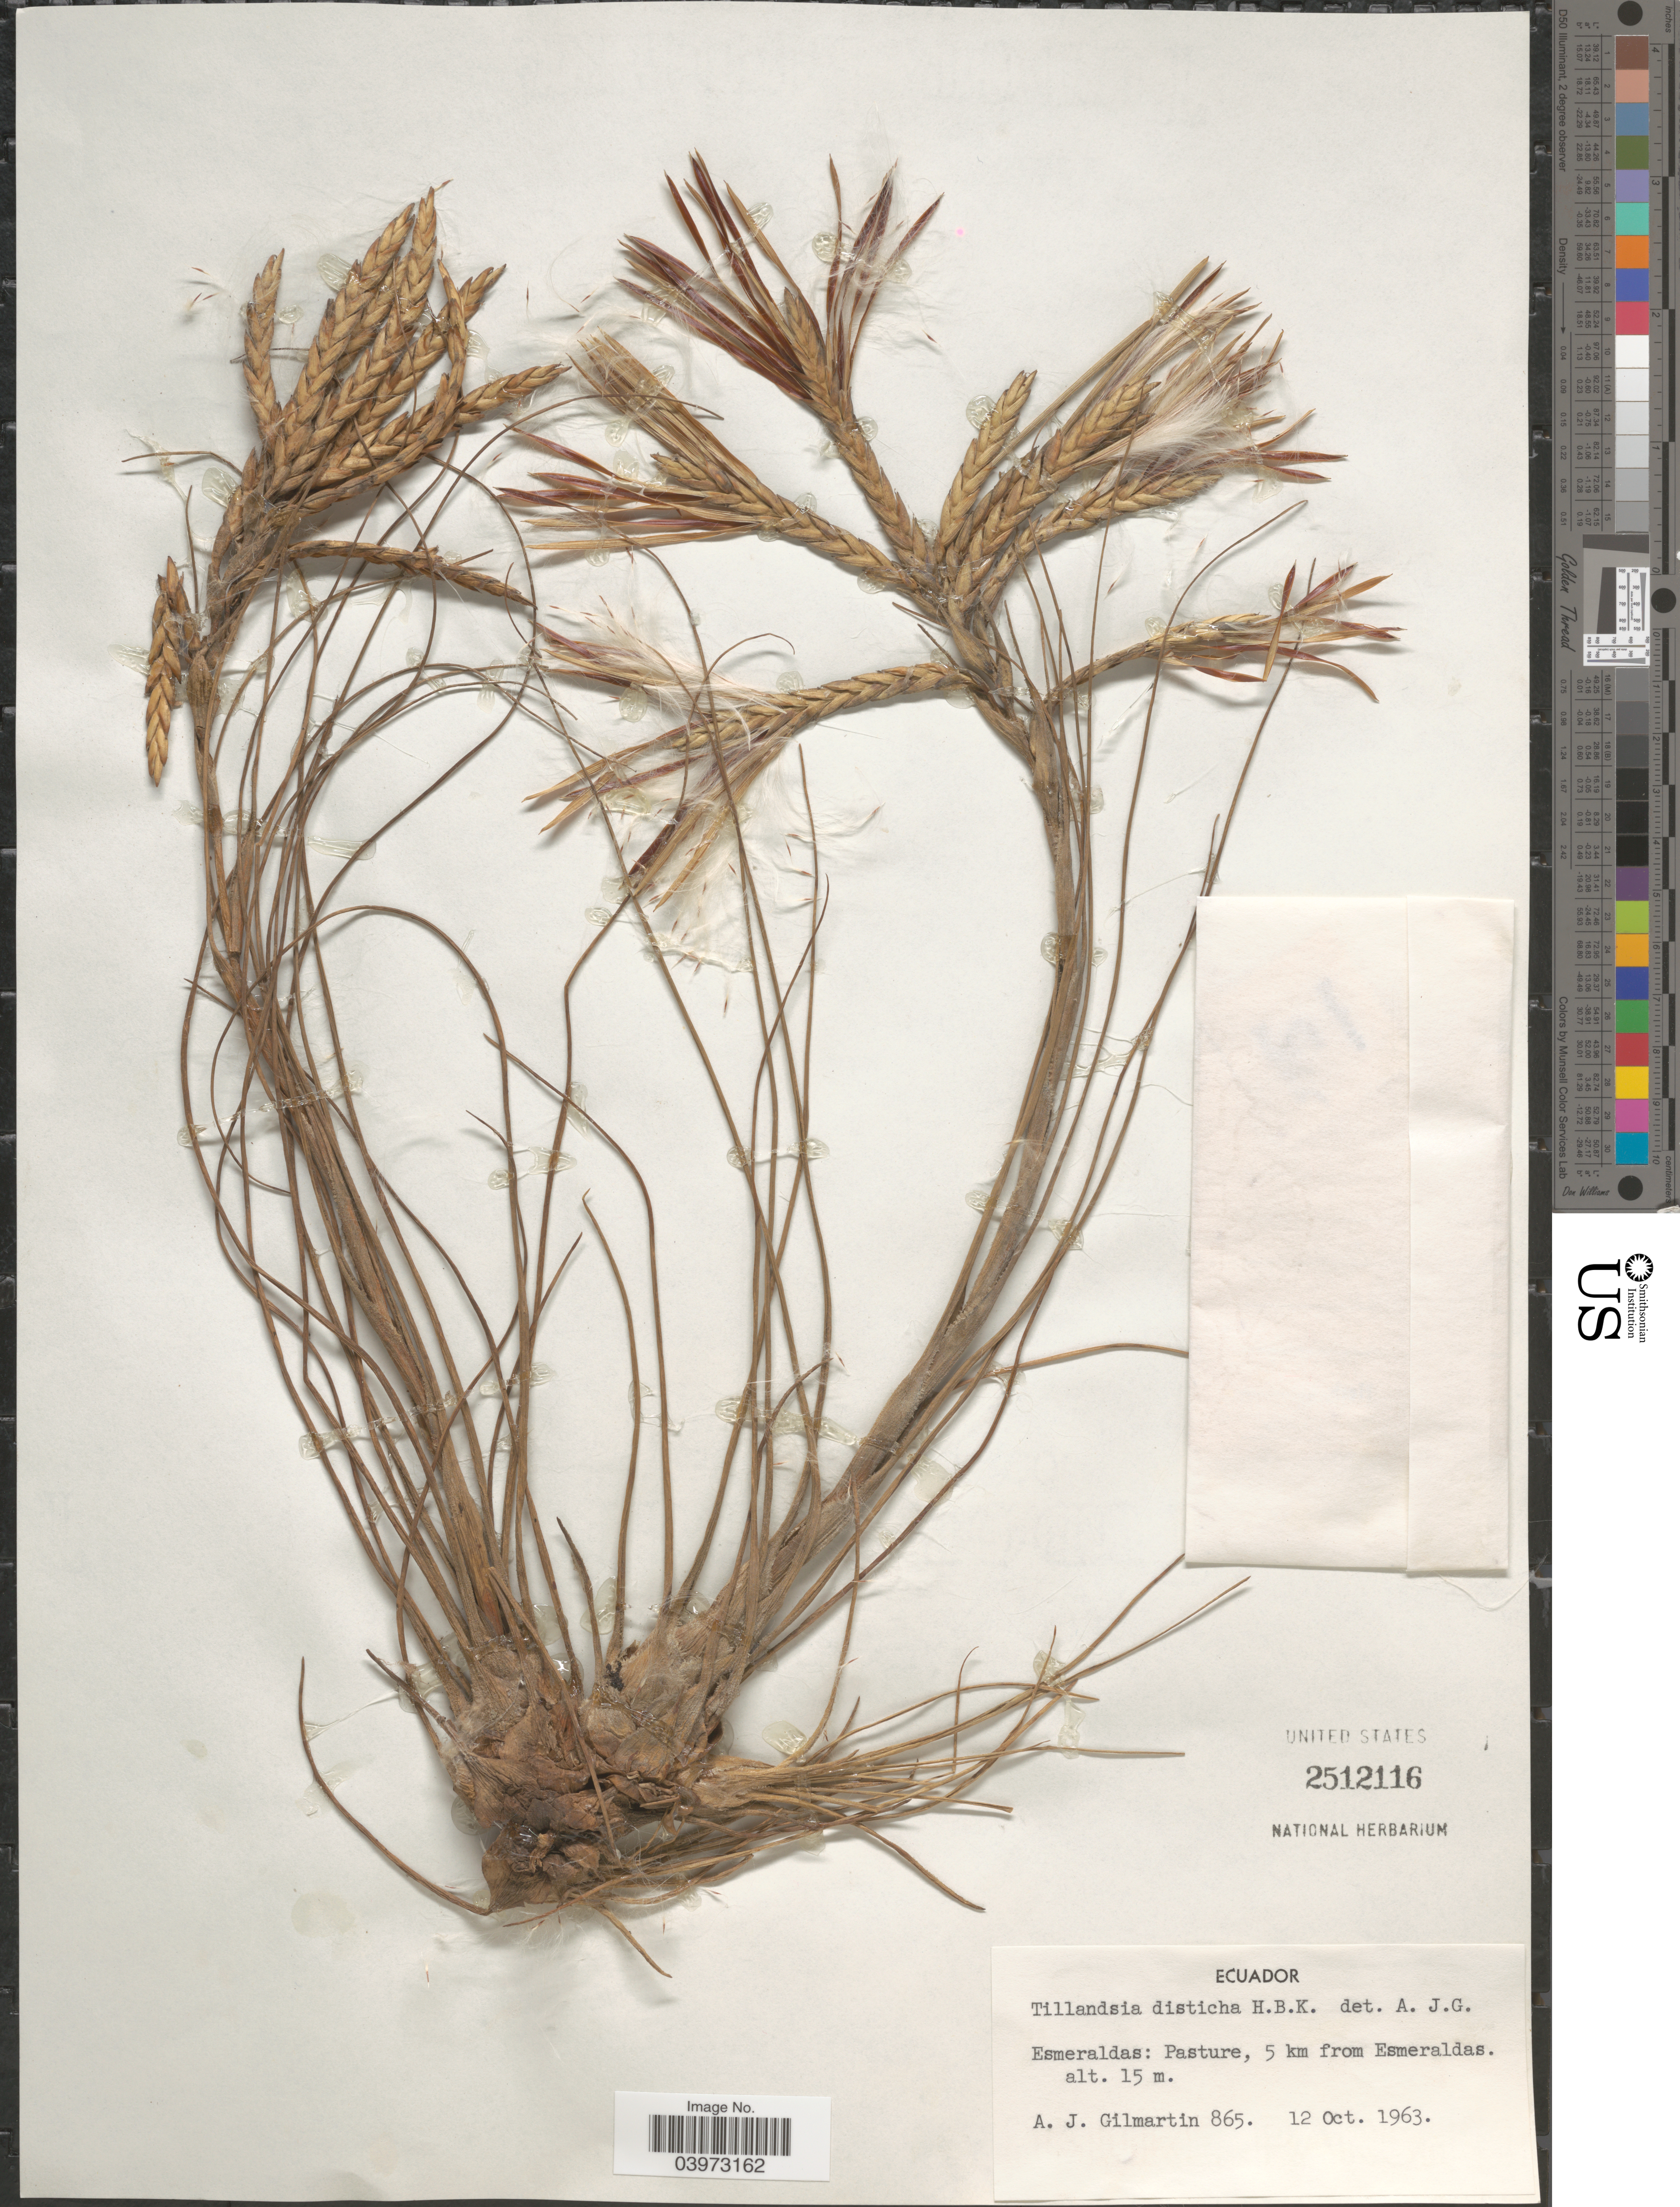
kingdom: Plantae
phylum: Tracheophyta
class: Liliopsida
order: Poales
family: Bromeliaceae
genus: Tillandsia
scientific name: Tillandsia disticha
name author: Kunth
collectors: A. J. Gilmartin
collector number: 865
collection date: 1963-10-12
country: Ecuador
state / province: Esmeraldas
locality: Pasture, 5 km from Esmeraldas.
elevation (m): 15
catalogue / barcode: US 2512116